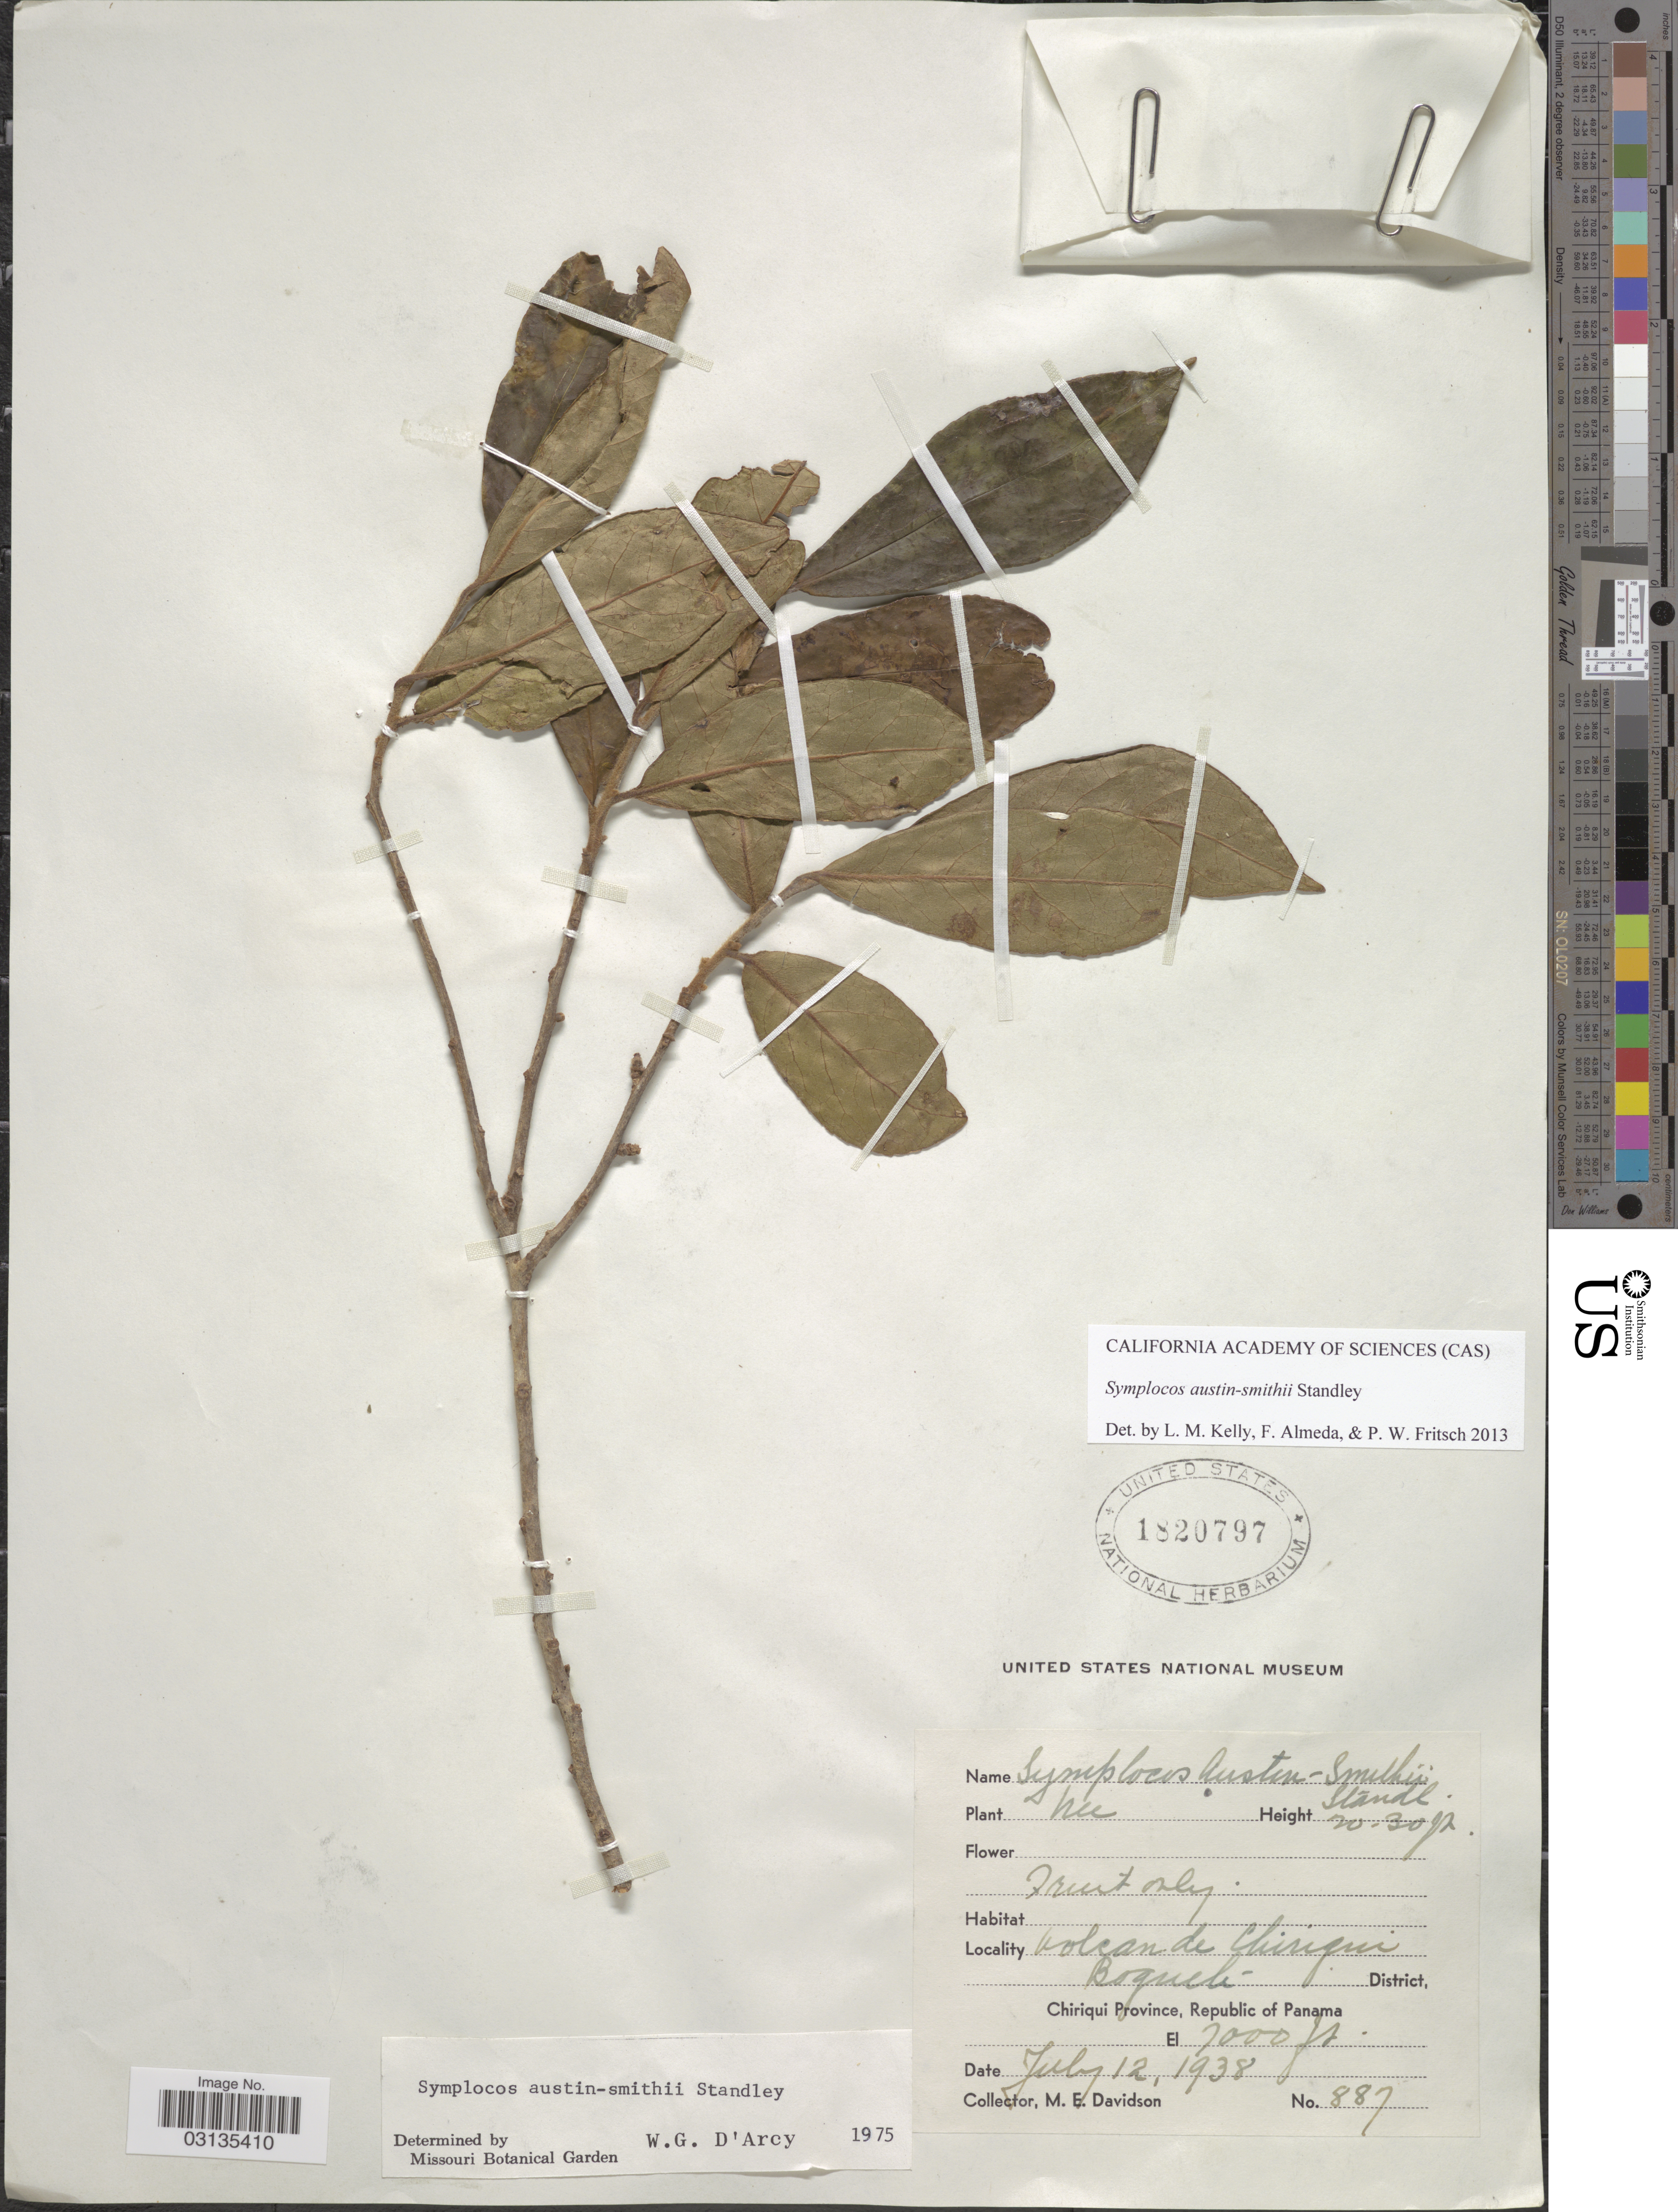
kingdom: Plantae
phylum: Tracheophyta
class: Magnoliopsida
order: Ericales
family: Symplocaceae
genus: Symplocos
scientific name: Symplocos austin-smithii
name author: Standl.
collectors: M. E. Davidson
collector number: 887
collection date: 1938-07-12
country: Panama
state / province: Chiriqui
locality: Volcan de Chiriqui. Boquete District. Republic of Panama.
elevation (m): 2134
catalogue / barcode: US 1820797